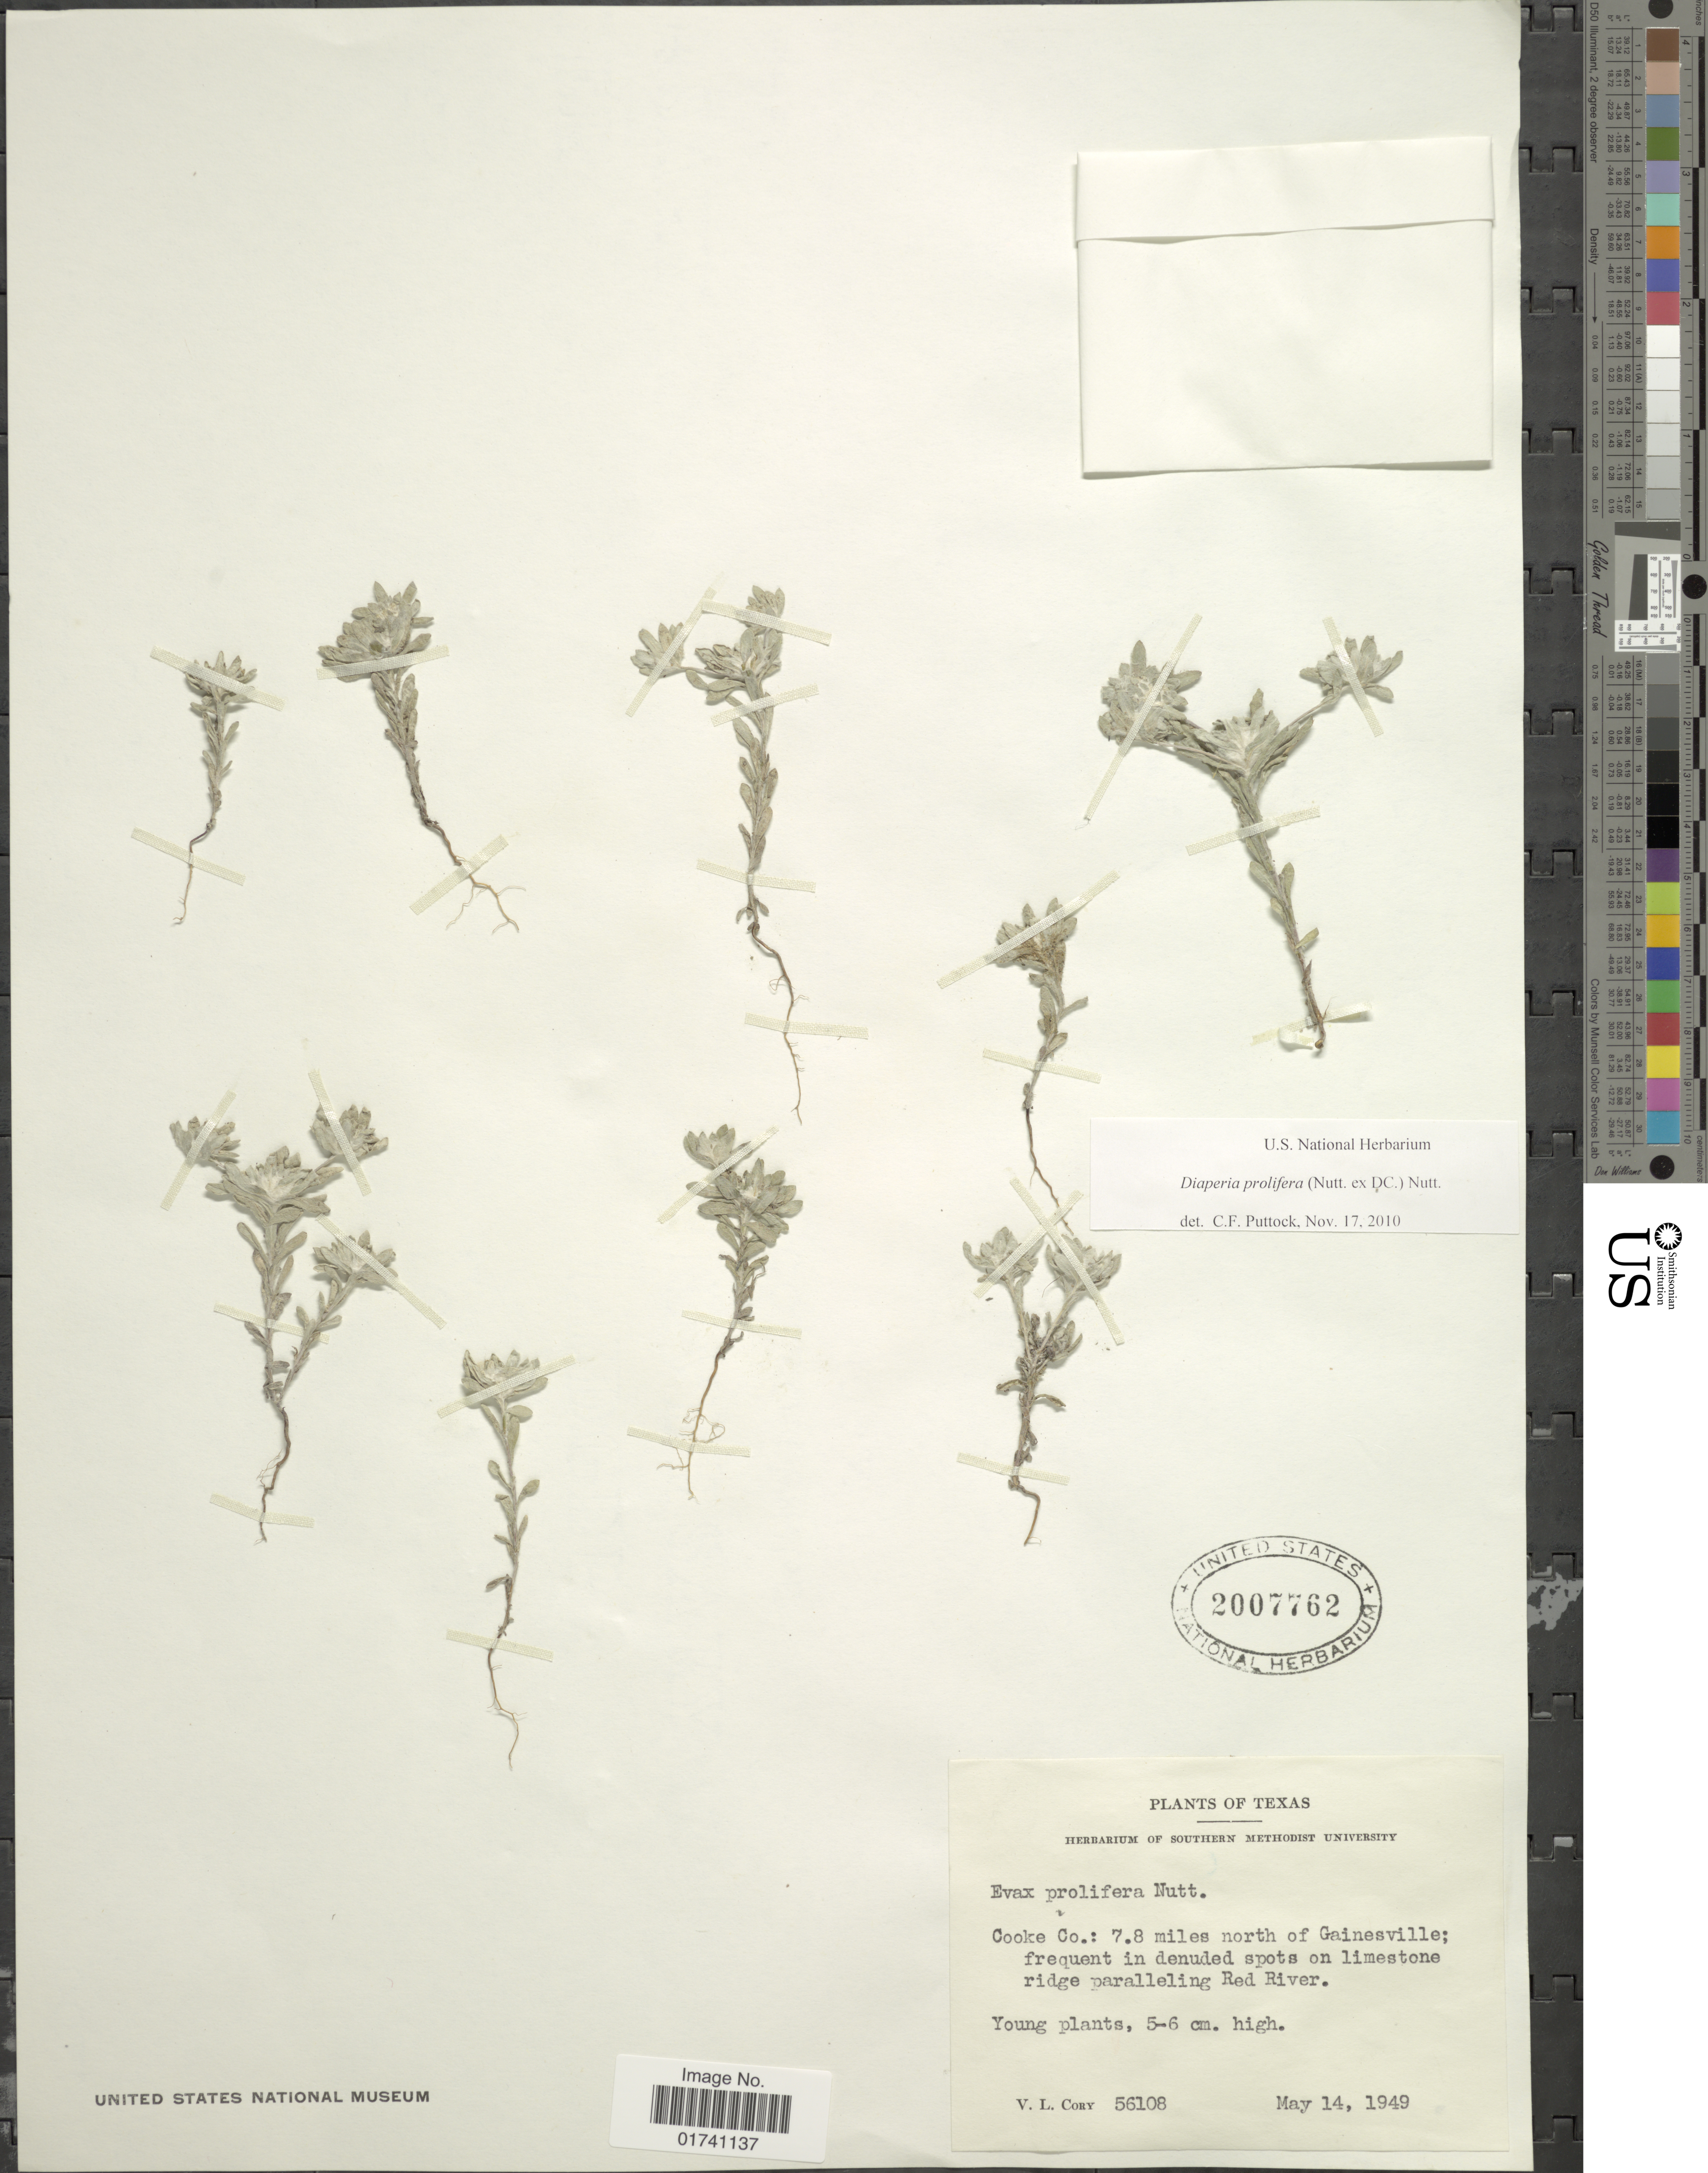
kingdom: Plantae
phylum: Tracheophyta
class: Magnoliopsida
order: Asterales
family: Asteraceae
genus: Diaperia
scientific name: Diaperia prolifera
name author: (Nutt. ex DC.) Morefield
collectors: V. Cory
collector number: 56108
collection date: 1949-05-14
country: United States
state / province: Texas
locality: Cooke Co.: 7.8 miles north of Gainesvill; frequent in denuded spots on limestone ridge paralleling Red River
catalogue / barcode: US 2007762